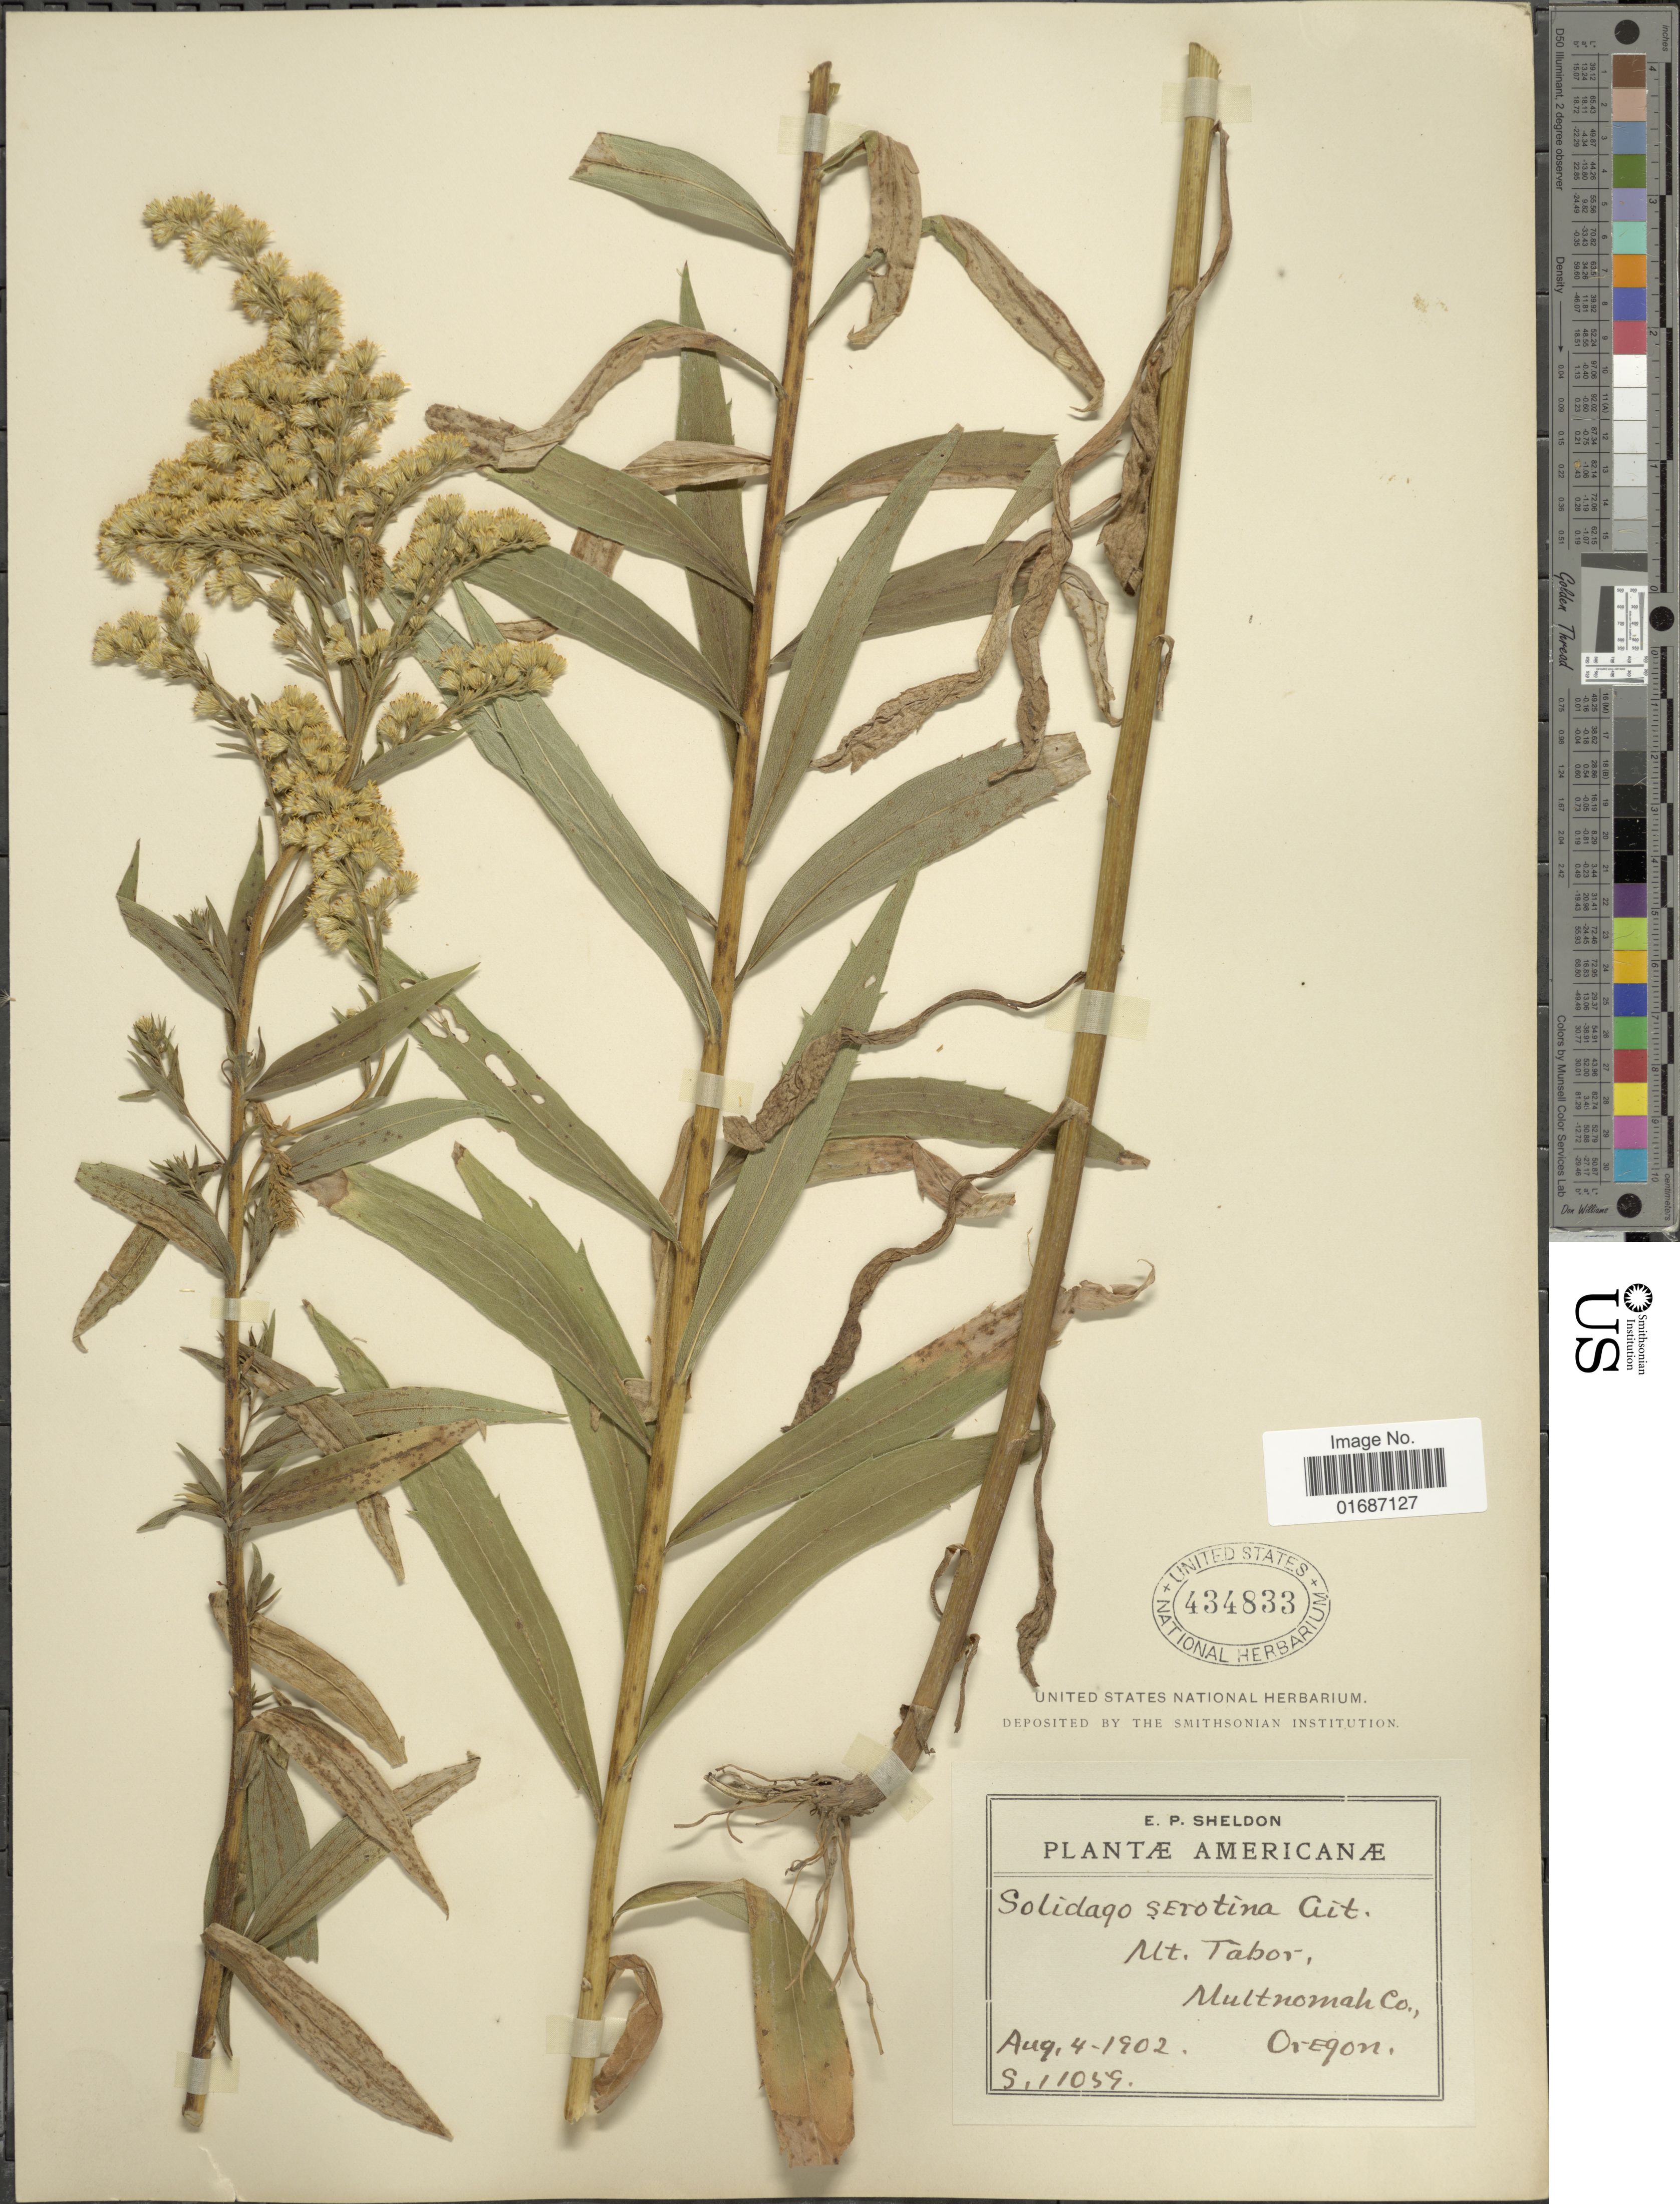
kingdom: Plantae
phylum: Tracheophyta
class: Magnoliopsida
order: Asterales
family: Asteraceae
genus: Solidago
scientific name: Solidago gigantea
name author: Aiton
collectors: E. P. Sheldon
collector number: S11059*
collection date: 1902-08-04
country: United States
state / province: Oregon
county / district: Multnomah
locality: Mt. Tabor, Multnomah Co.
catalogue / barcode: US 434833